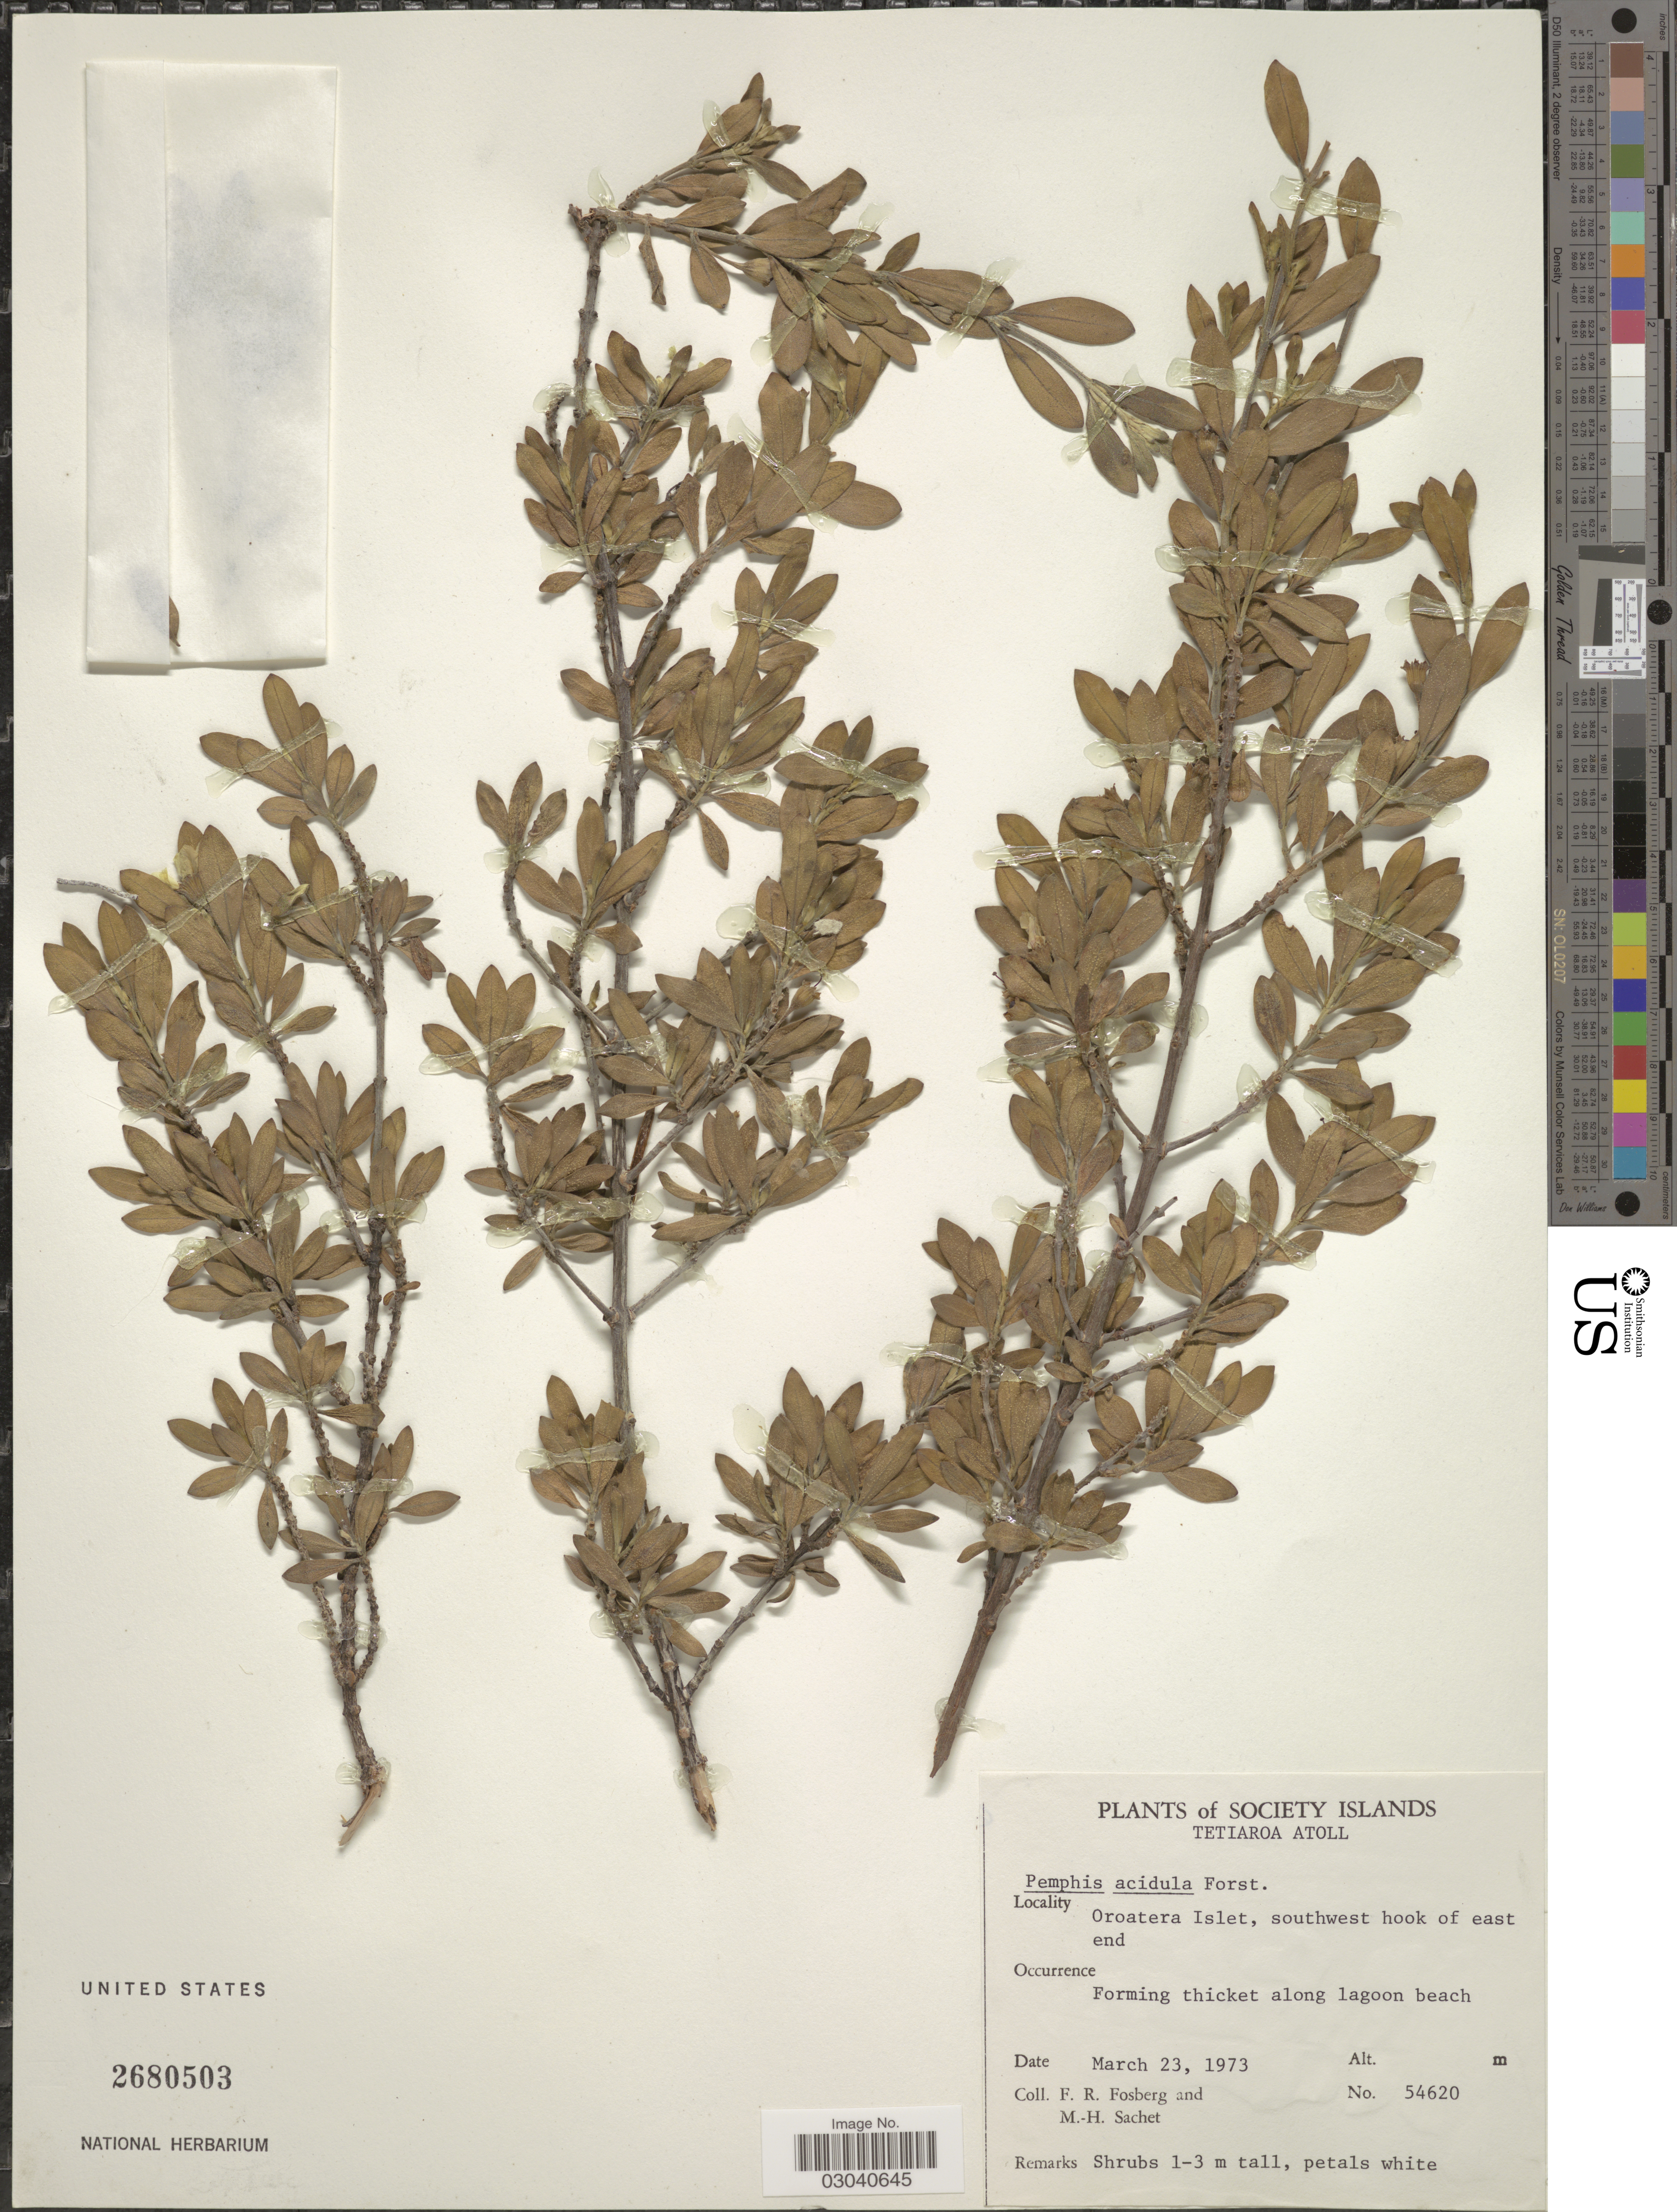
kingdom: Plantae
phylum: Tracheophyta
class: Magnoliopsida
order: Myrtales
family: Lythraceae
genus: Pemphis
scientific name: Pemphis acidula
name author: J.R. Forst. & G. Forst.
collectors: F. R. Fosberg & M.-H. Sachet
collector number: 54620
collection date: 1973-03-23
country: French Polynesia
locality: Society Islands. Tetiaroa Atoll. Oroatera Islet, southwest hook of east end.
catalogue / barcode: US 2680503